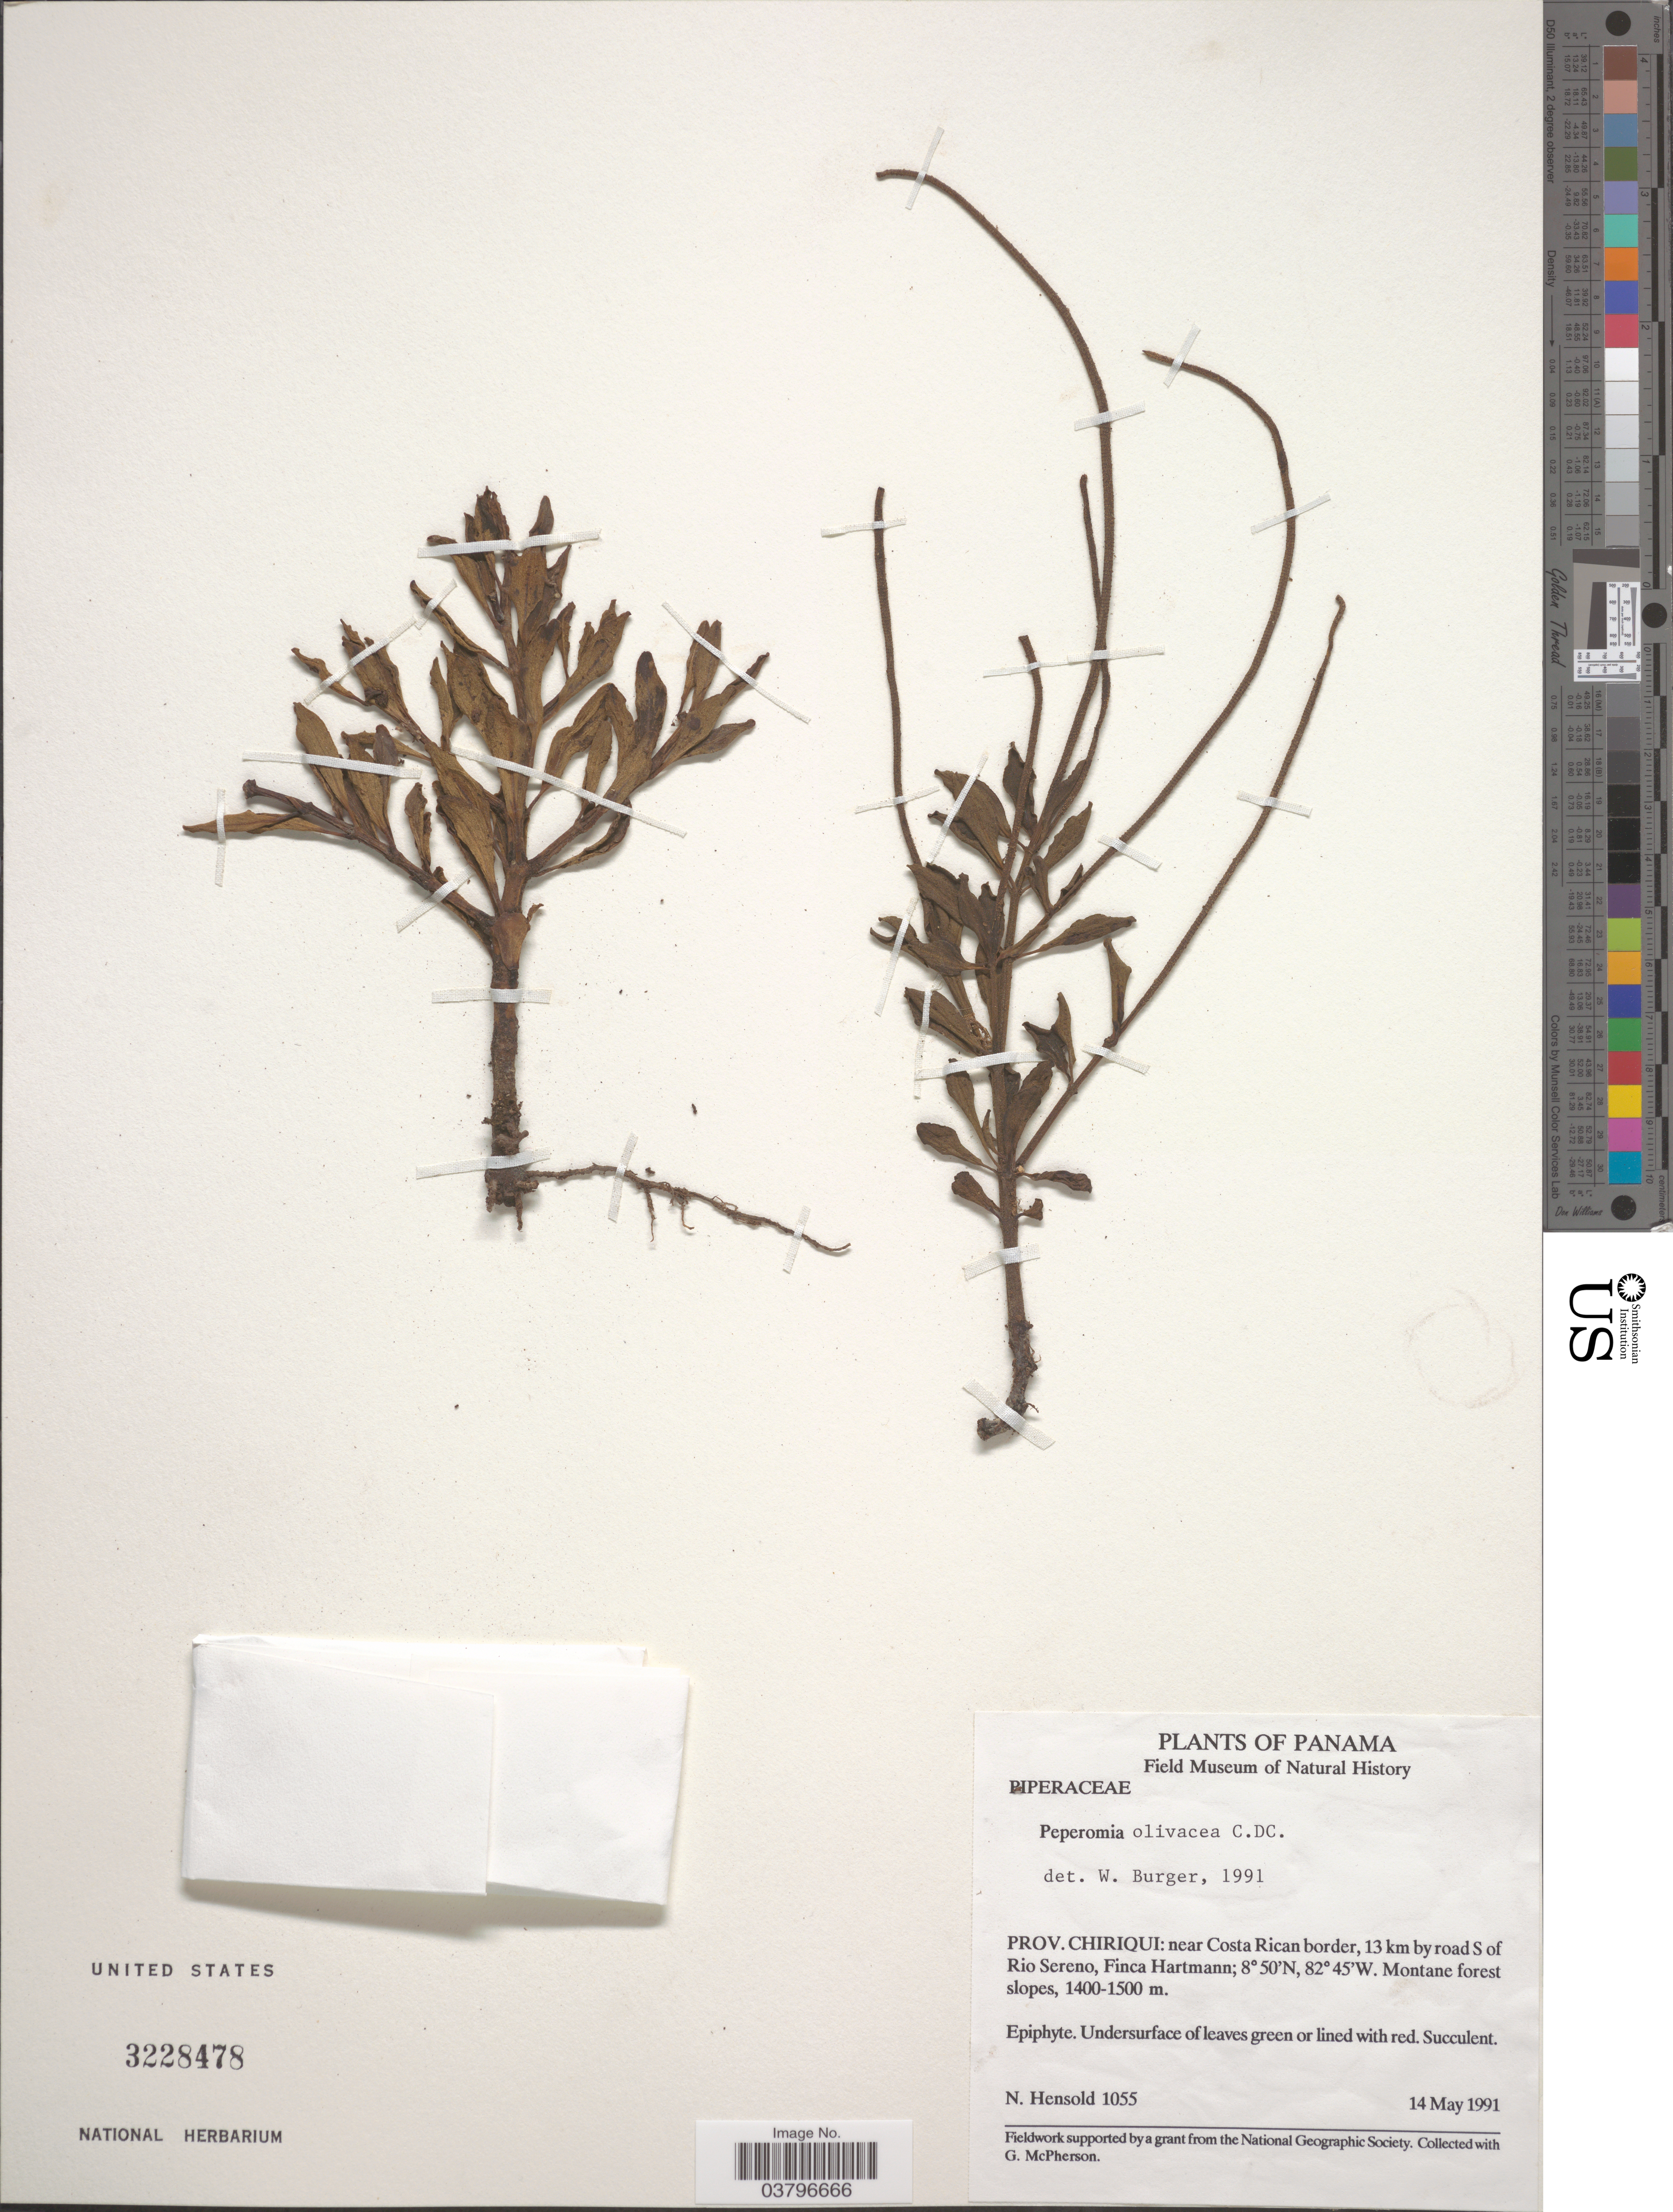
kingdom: Plantae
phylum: Tracheophyta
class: Magnoliopsida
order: Piperales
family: Piperaceae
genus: Peperomia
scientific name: Peperomia olivacea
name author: C. DC.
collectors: N. Hensold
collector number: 1055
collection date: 1991-05-14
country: Panama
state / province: Chiriqui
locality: Near Costa Rican border, 13 km by road S of Rio Sereno, Finca Hartmann.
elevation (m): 1400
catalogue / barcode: US 3228478